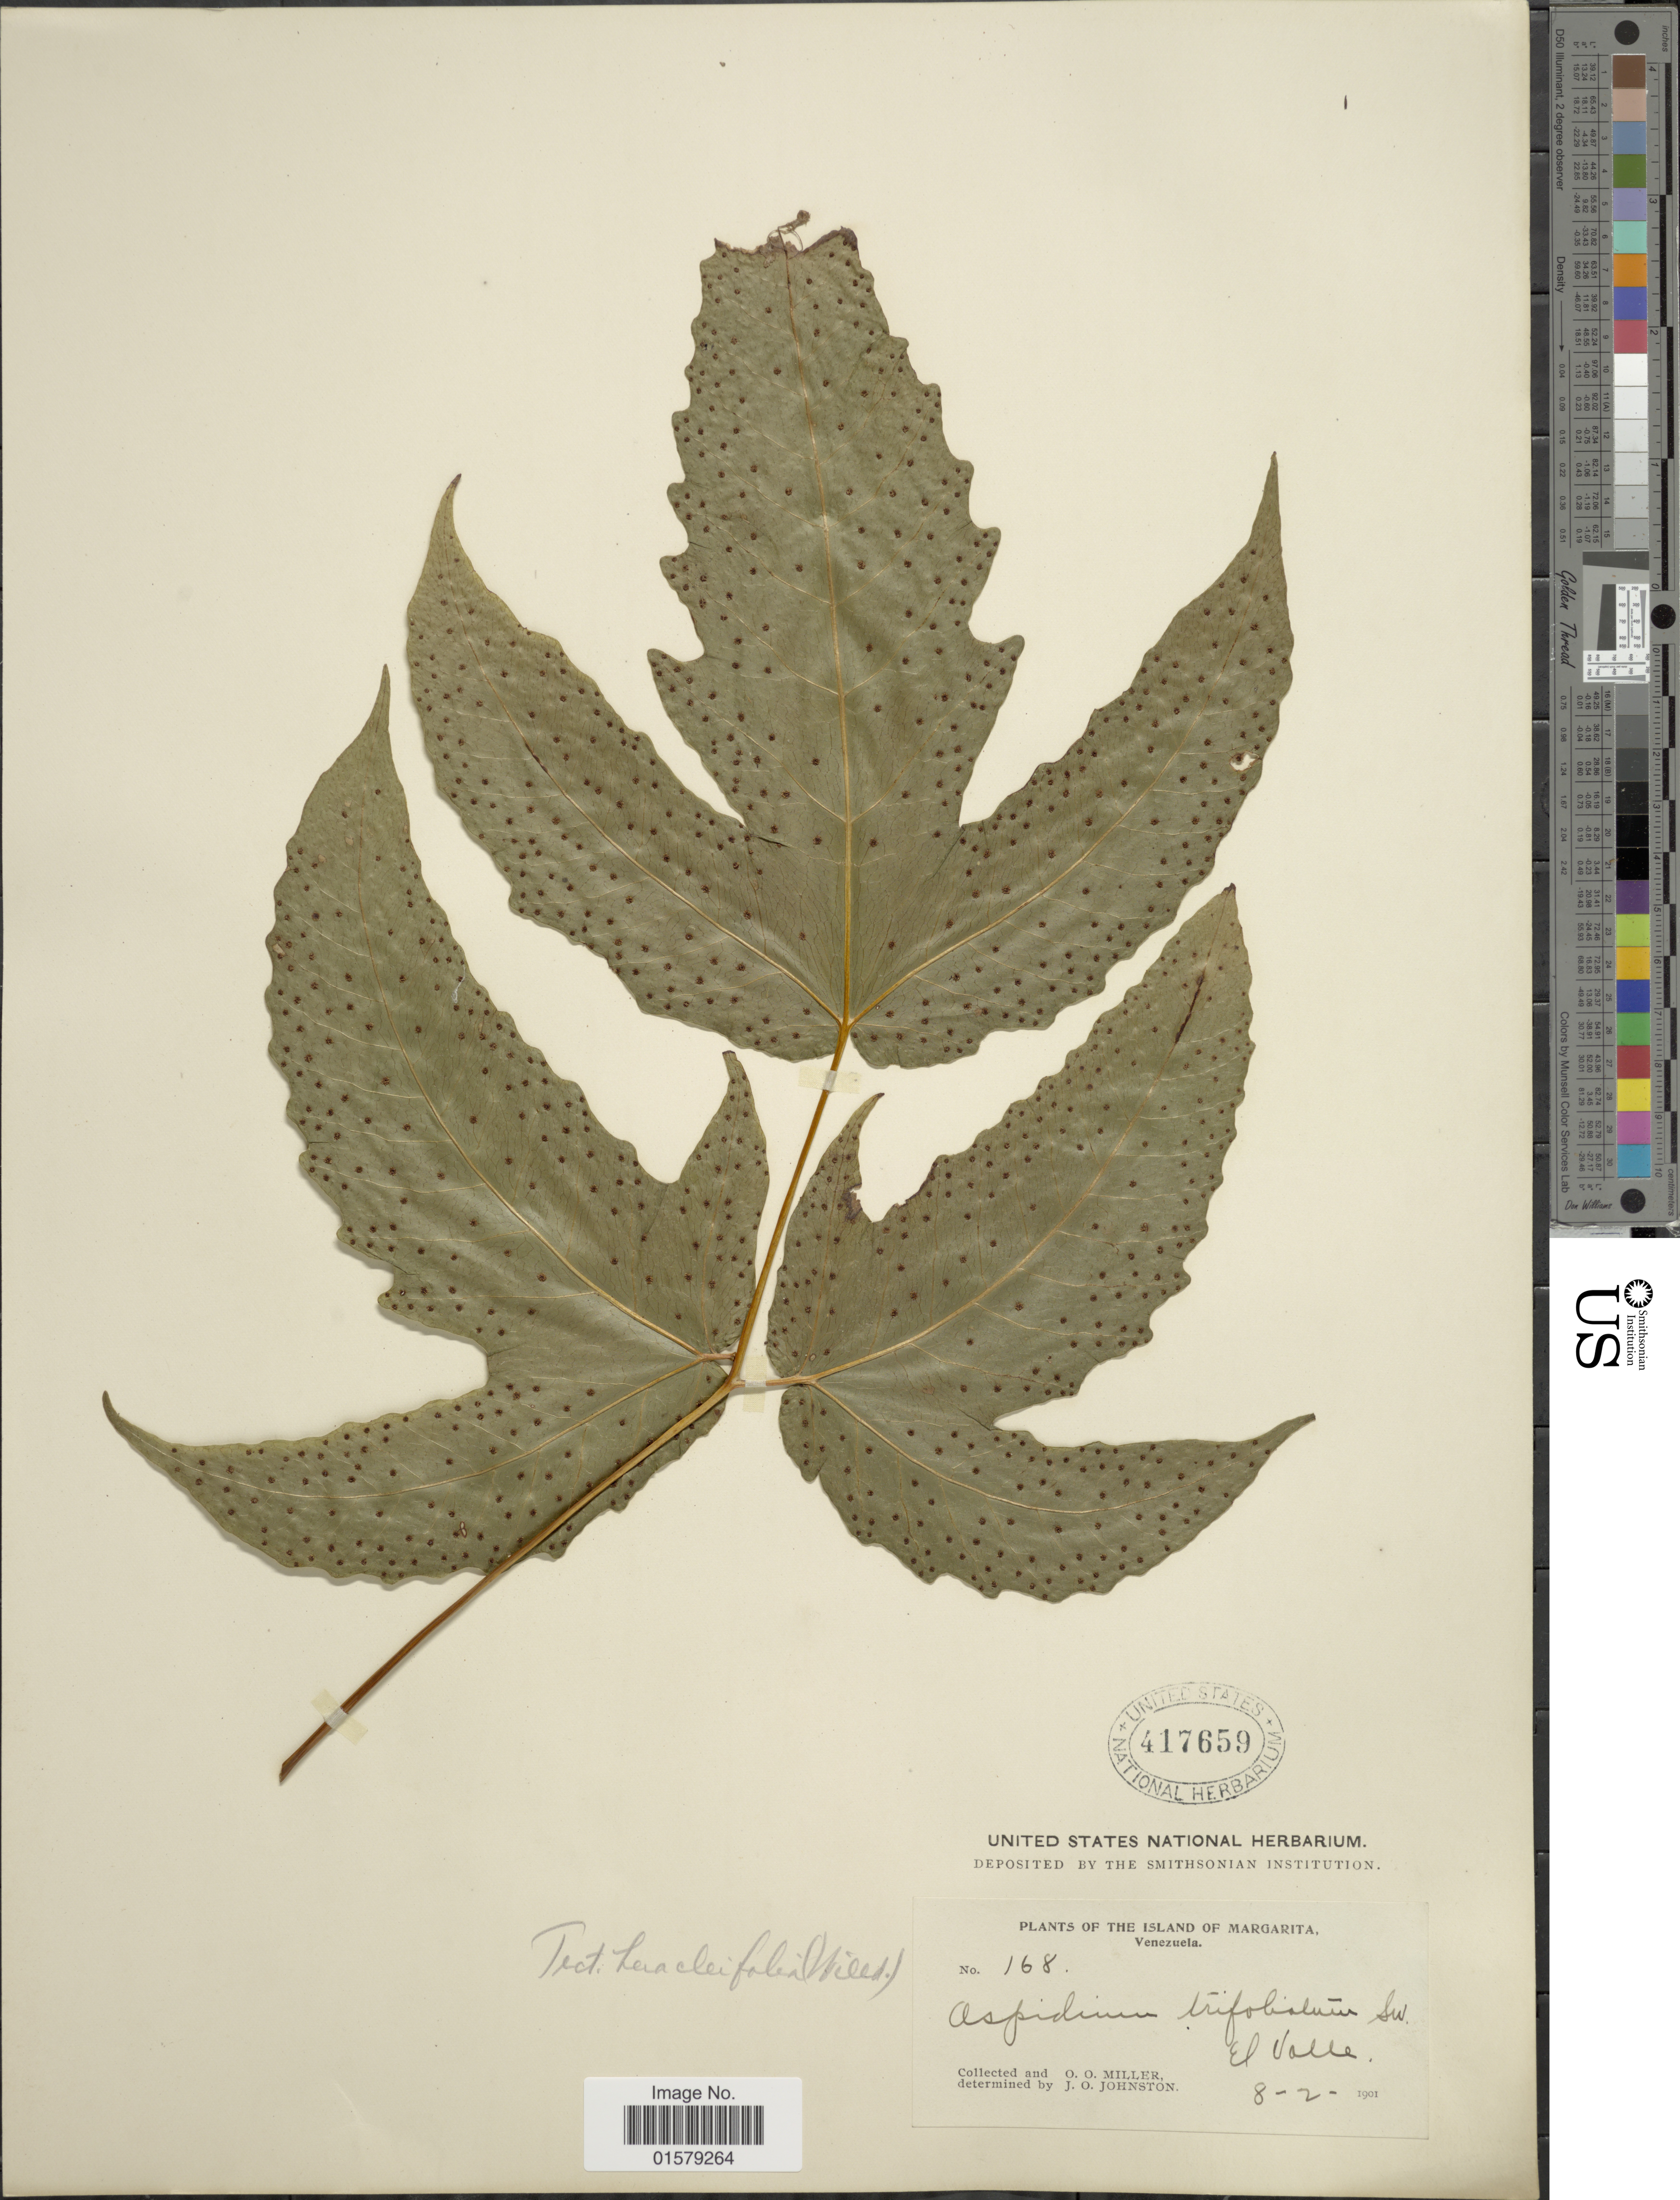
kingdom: Plantae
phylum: Tracheophyta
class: Polypodiopsida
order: Polypodiales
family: Tectariaceae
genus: Tectaria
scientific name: Tectaria heracleifolia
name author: (Willd.) Underw.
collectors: O. O. Miller & J. Johnston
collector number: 168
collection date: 1901-02-08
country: Venezuela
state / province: Nueva Esparta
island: Margarita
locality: Island of Margarita, El Valle.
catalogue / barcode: US 417659